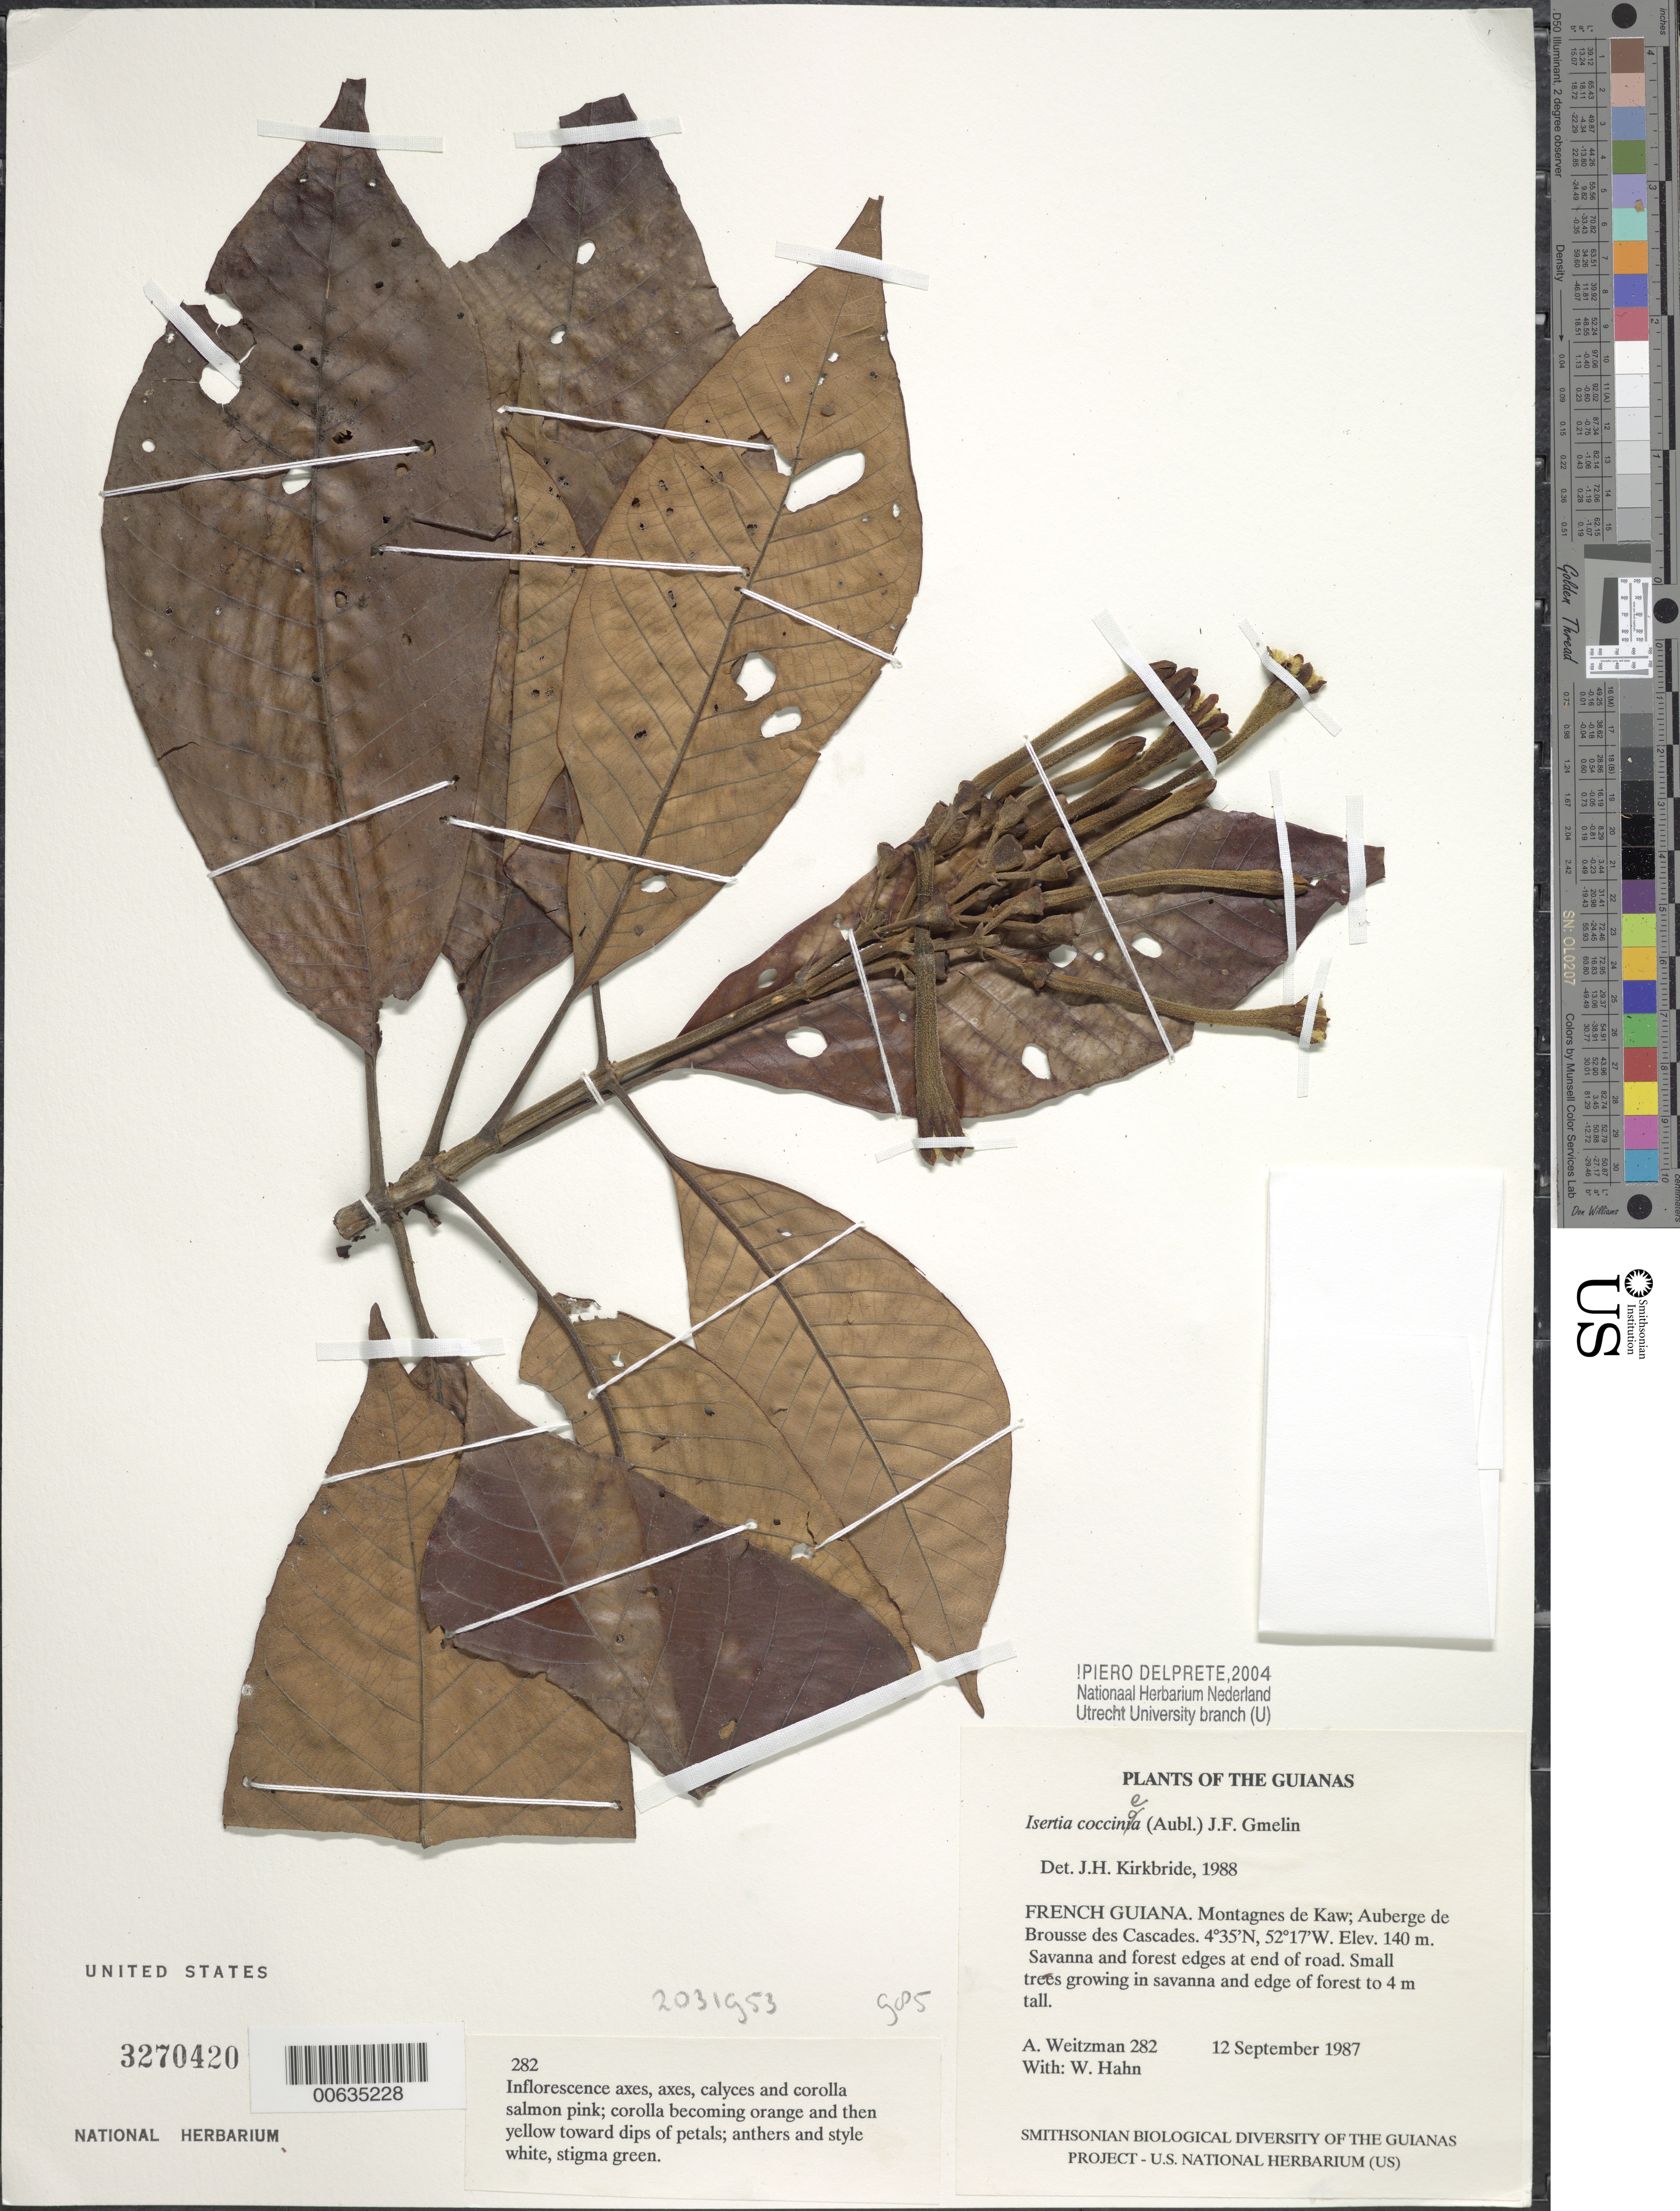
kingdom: Plantae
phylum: Tracheophyta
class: Magnoliopsida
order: Gentianales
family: Rubiaceae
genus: Isertia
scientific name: Isertia coccinea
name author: (Aubl.) Vahl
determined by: Kirkbride, J. H.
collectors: A. L. Weitzman & W. Hahn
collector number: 282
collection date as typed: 12 September 1987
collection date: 1987-09-12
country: French Guiana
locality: Montagnes de Kaw; Auberge de Brousse des Cascades. At end of road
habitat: Savanna and forest edges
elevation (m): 140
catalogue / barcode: US 3270420